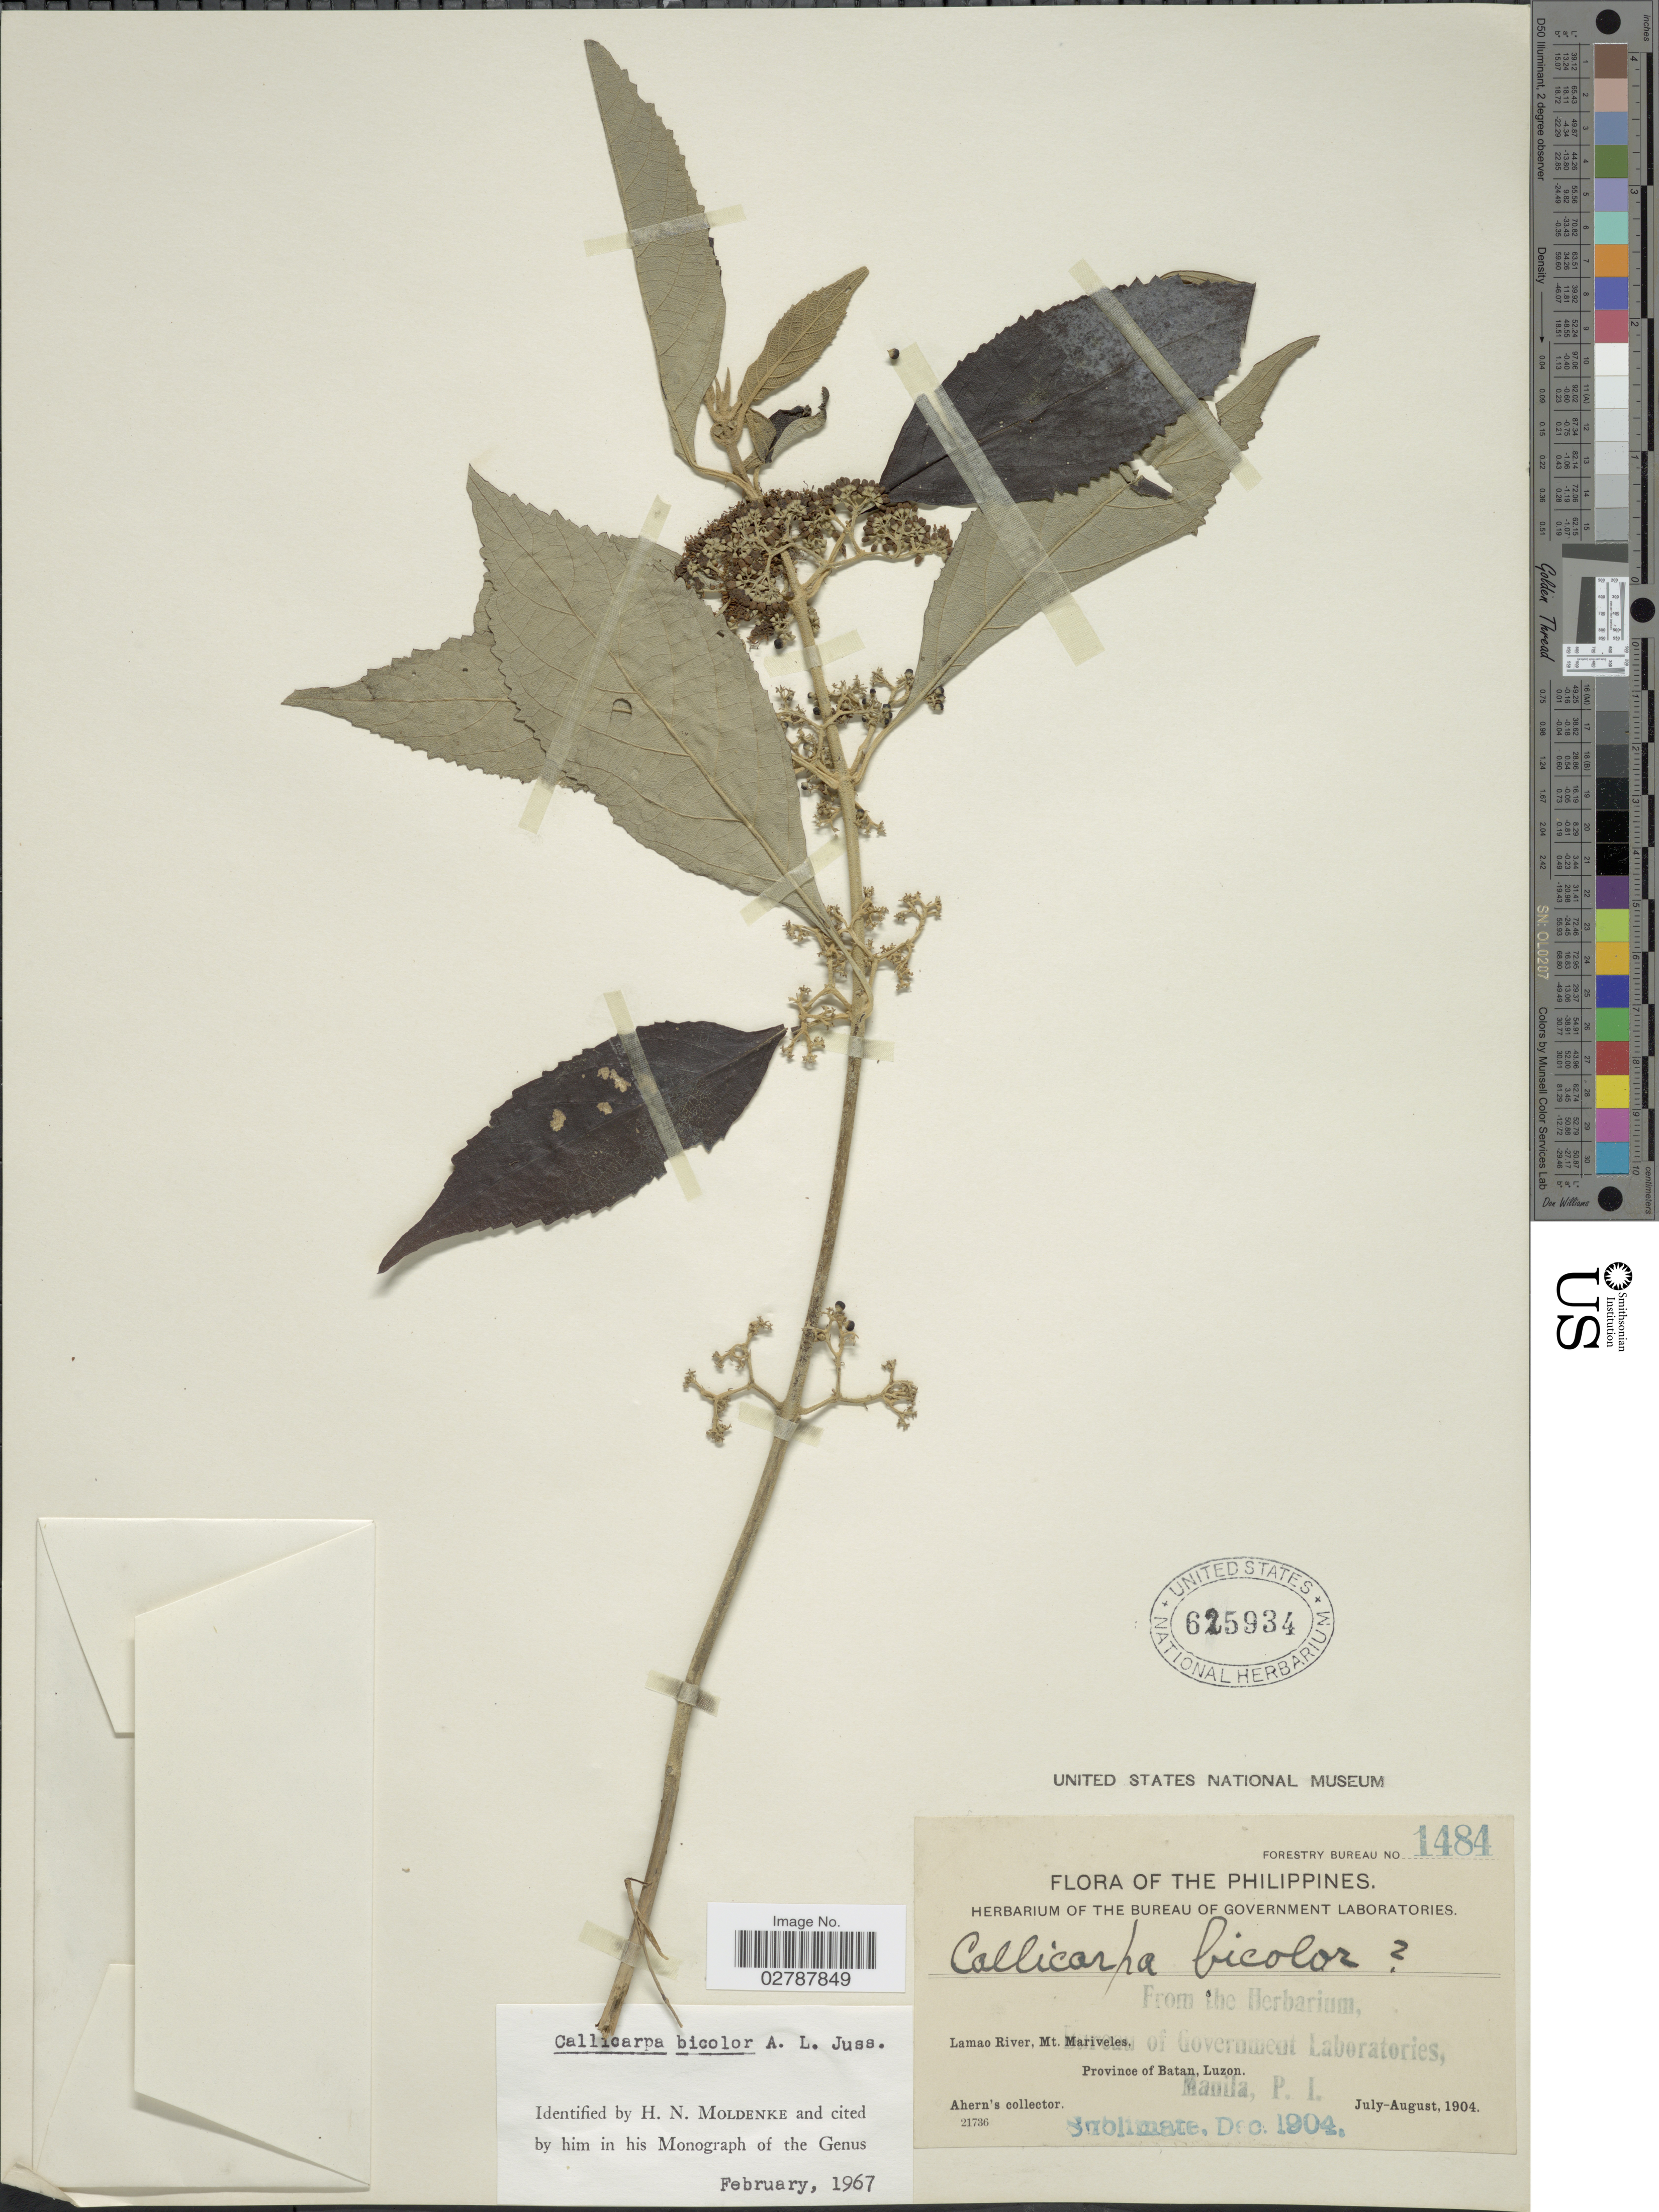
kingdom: Plantae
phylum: Tracheophyta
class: Magnoliopsida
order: Lamiales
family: Lamiaceae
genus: Callicarpa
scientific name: Callicarpa bicolor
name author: Juss.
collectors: Ahern's collector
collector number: Forestry Bureau1484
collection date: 1904-07/1904-08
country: Philippines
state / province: Cagayan Valley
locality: Lamao River, Mt. Mariveles, Province of Batan, Luzon.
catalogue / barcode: US 625934